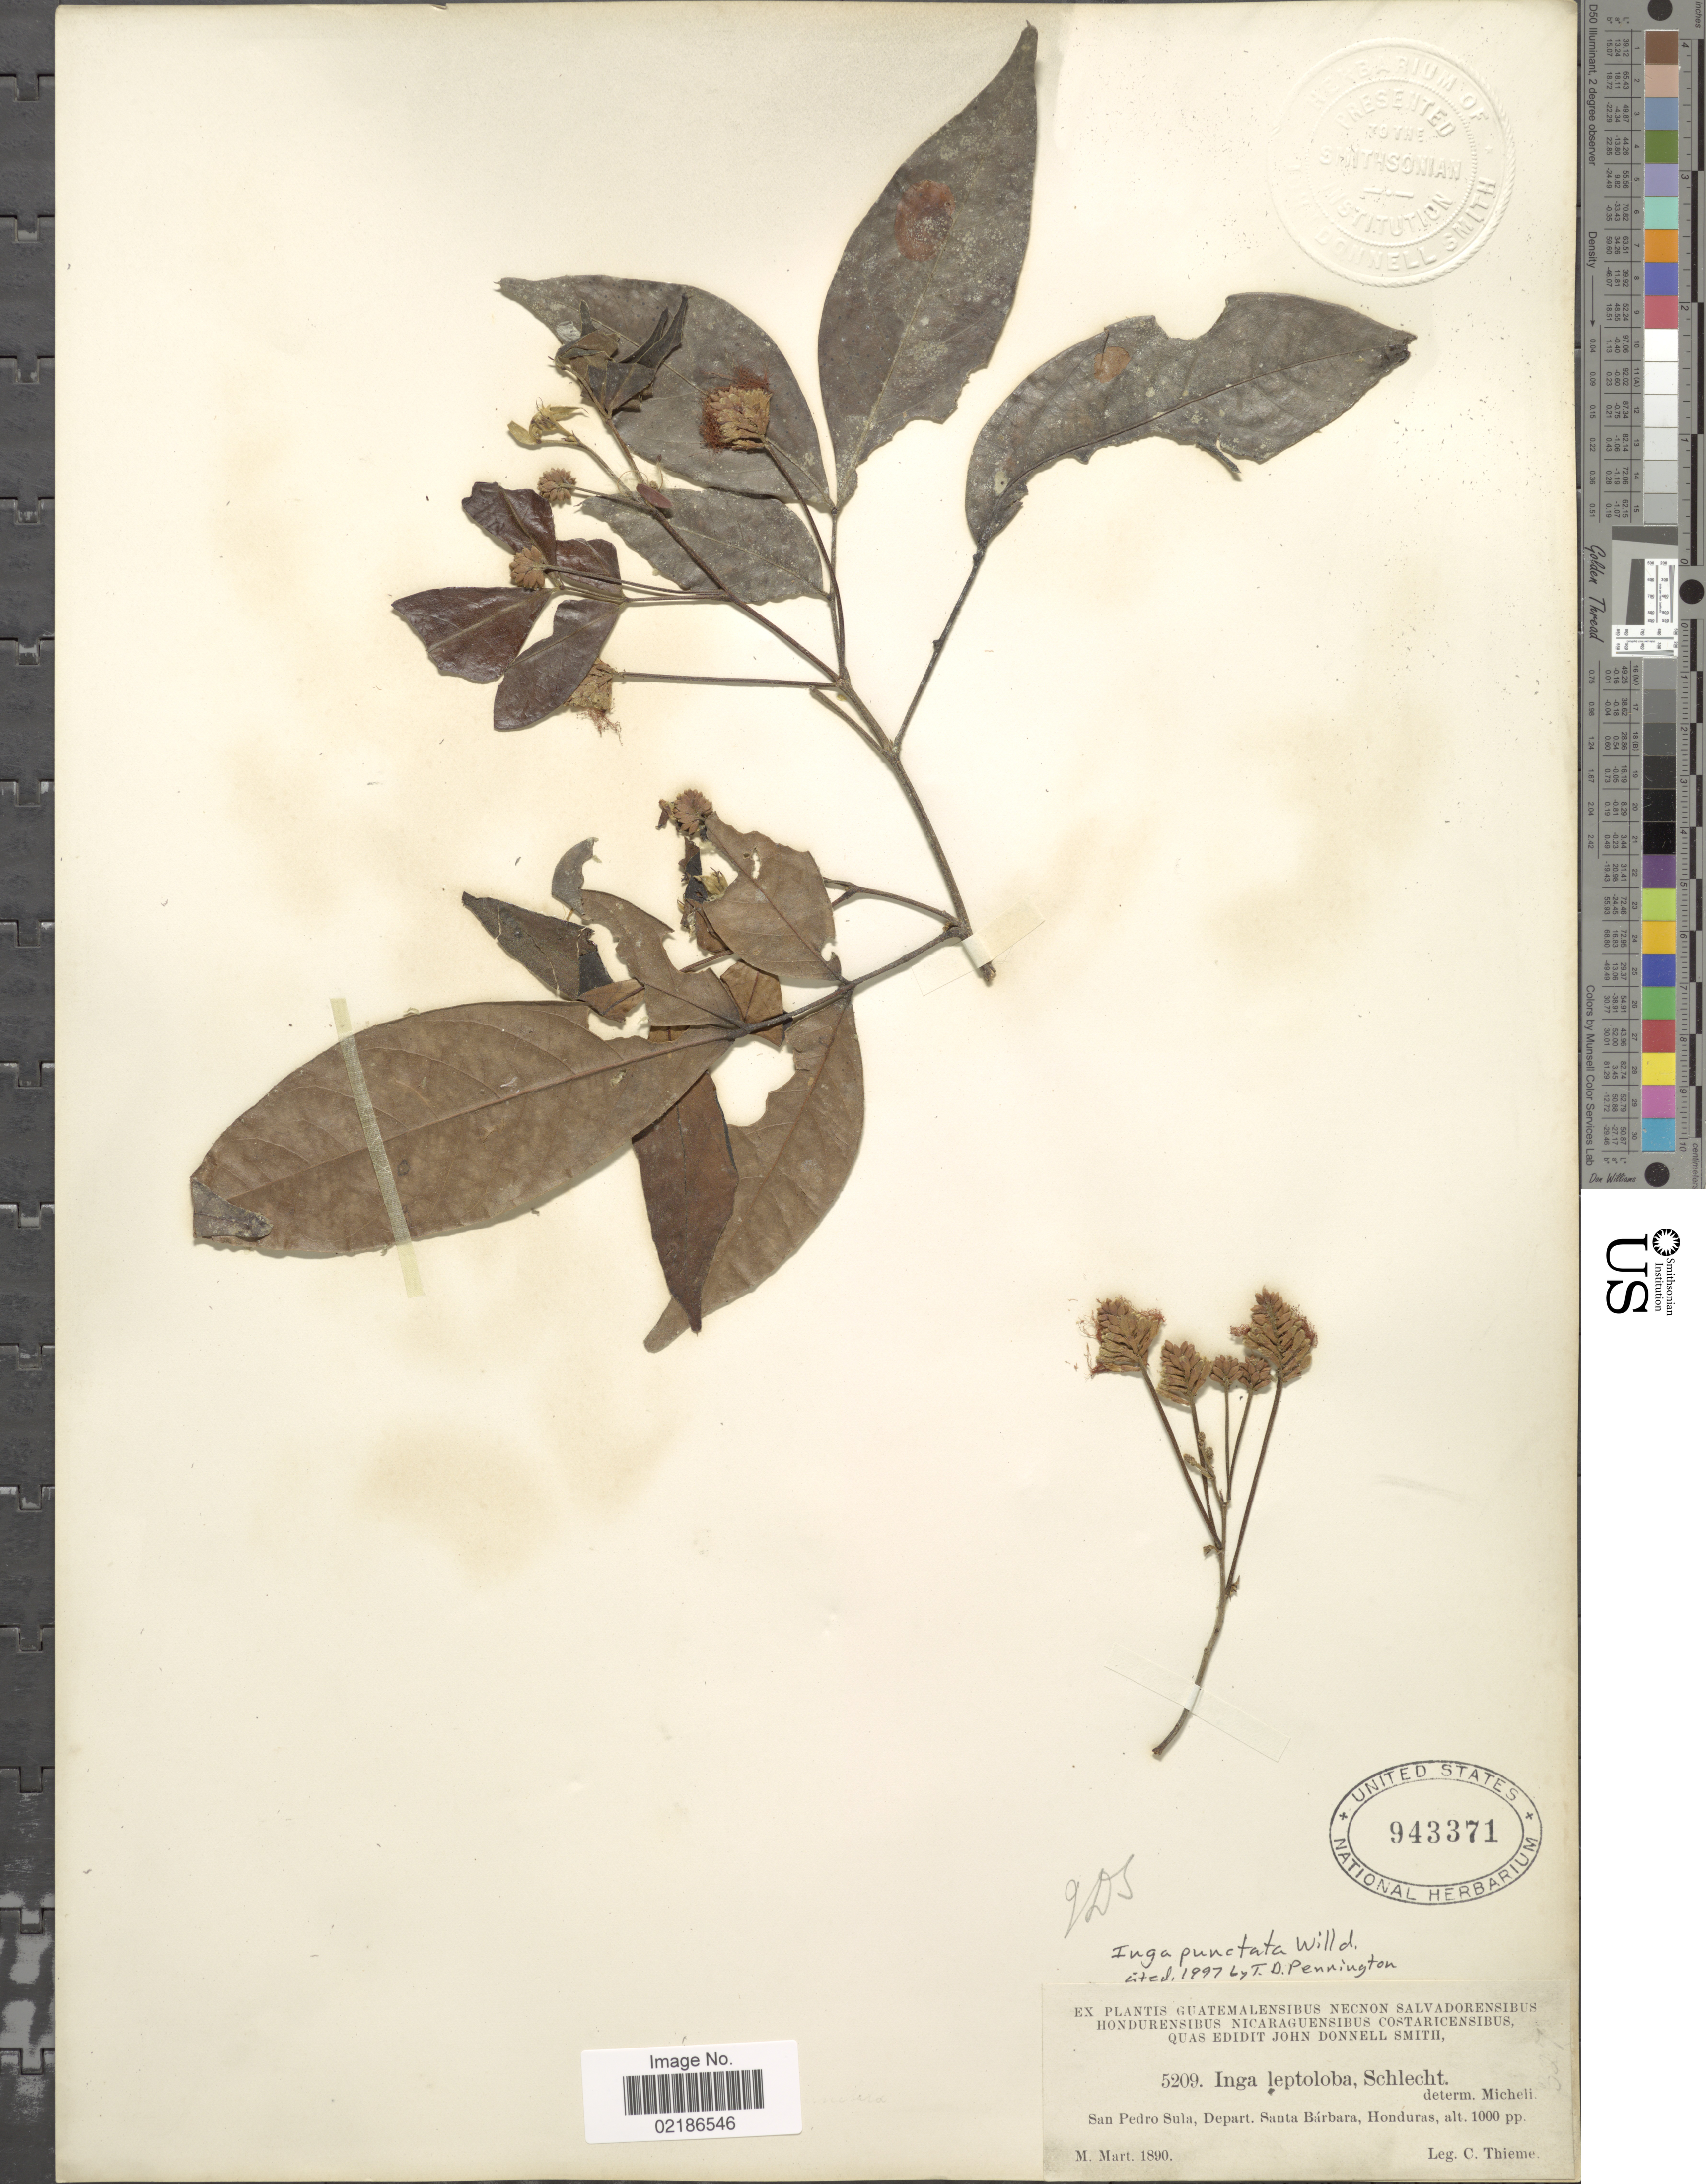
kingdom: Plantae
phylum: Tracheophyta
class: Magnoliopsida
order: Fabales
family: Fabaceae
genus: Inga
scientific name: Inga punctata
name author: Willd.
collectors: C. Thieme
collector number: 5209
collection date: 1890-03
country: Honduras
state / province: Santa Bárbara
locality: San Pedro Sula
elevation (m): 305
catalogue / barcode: US 943371